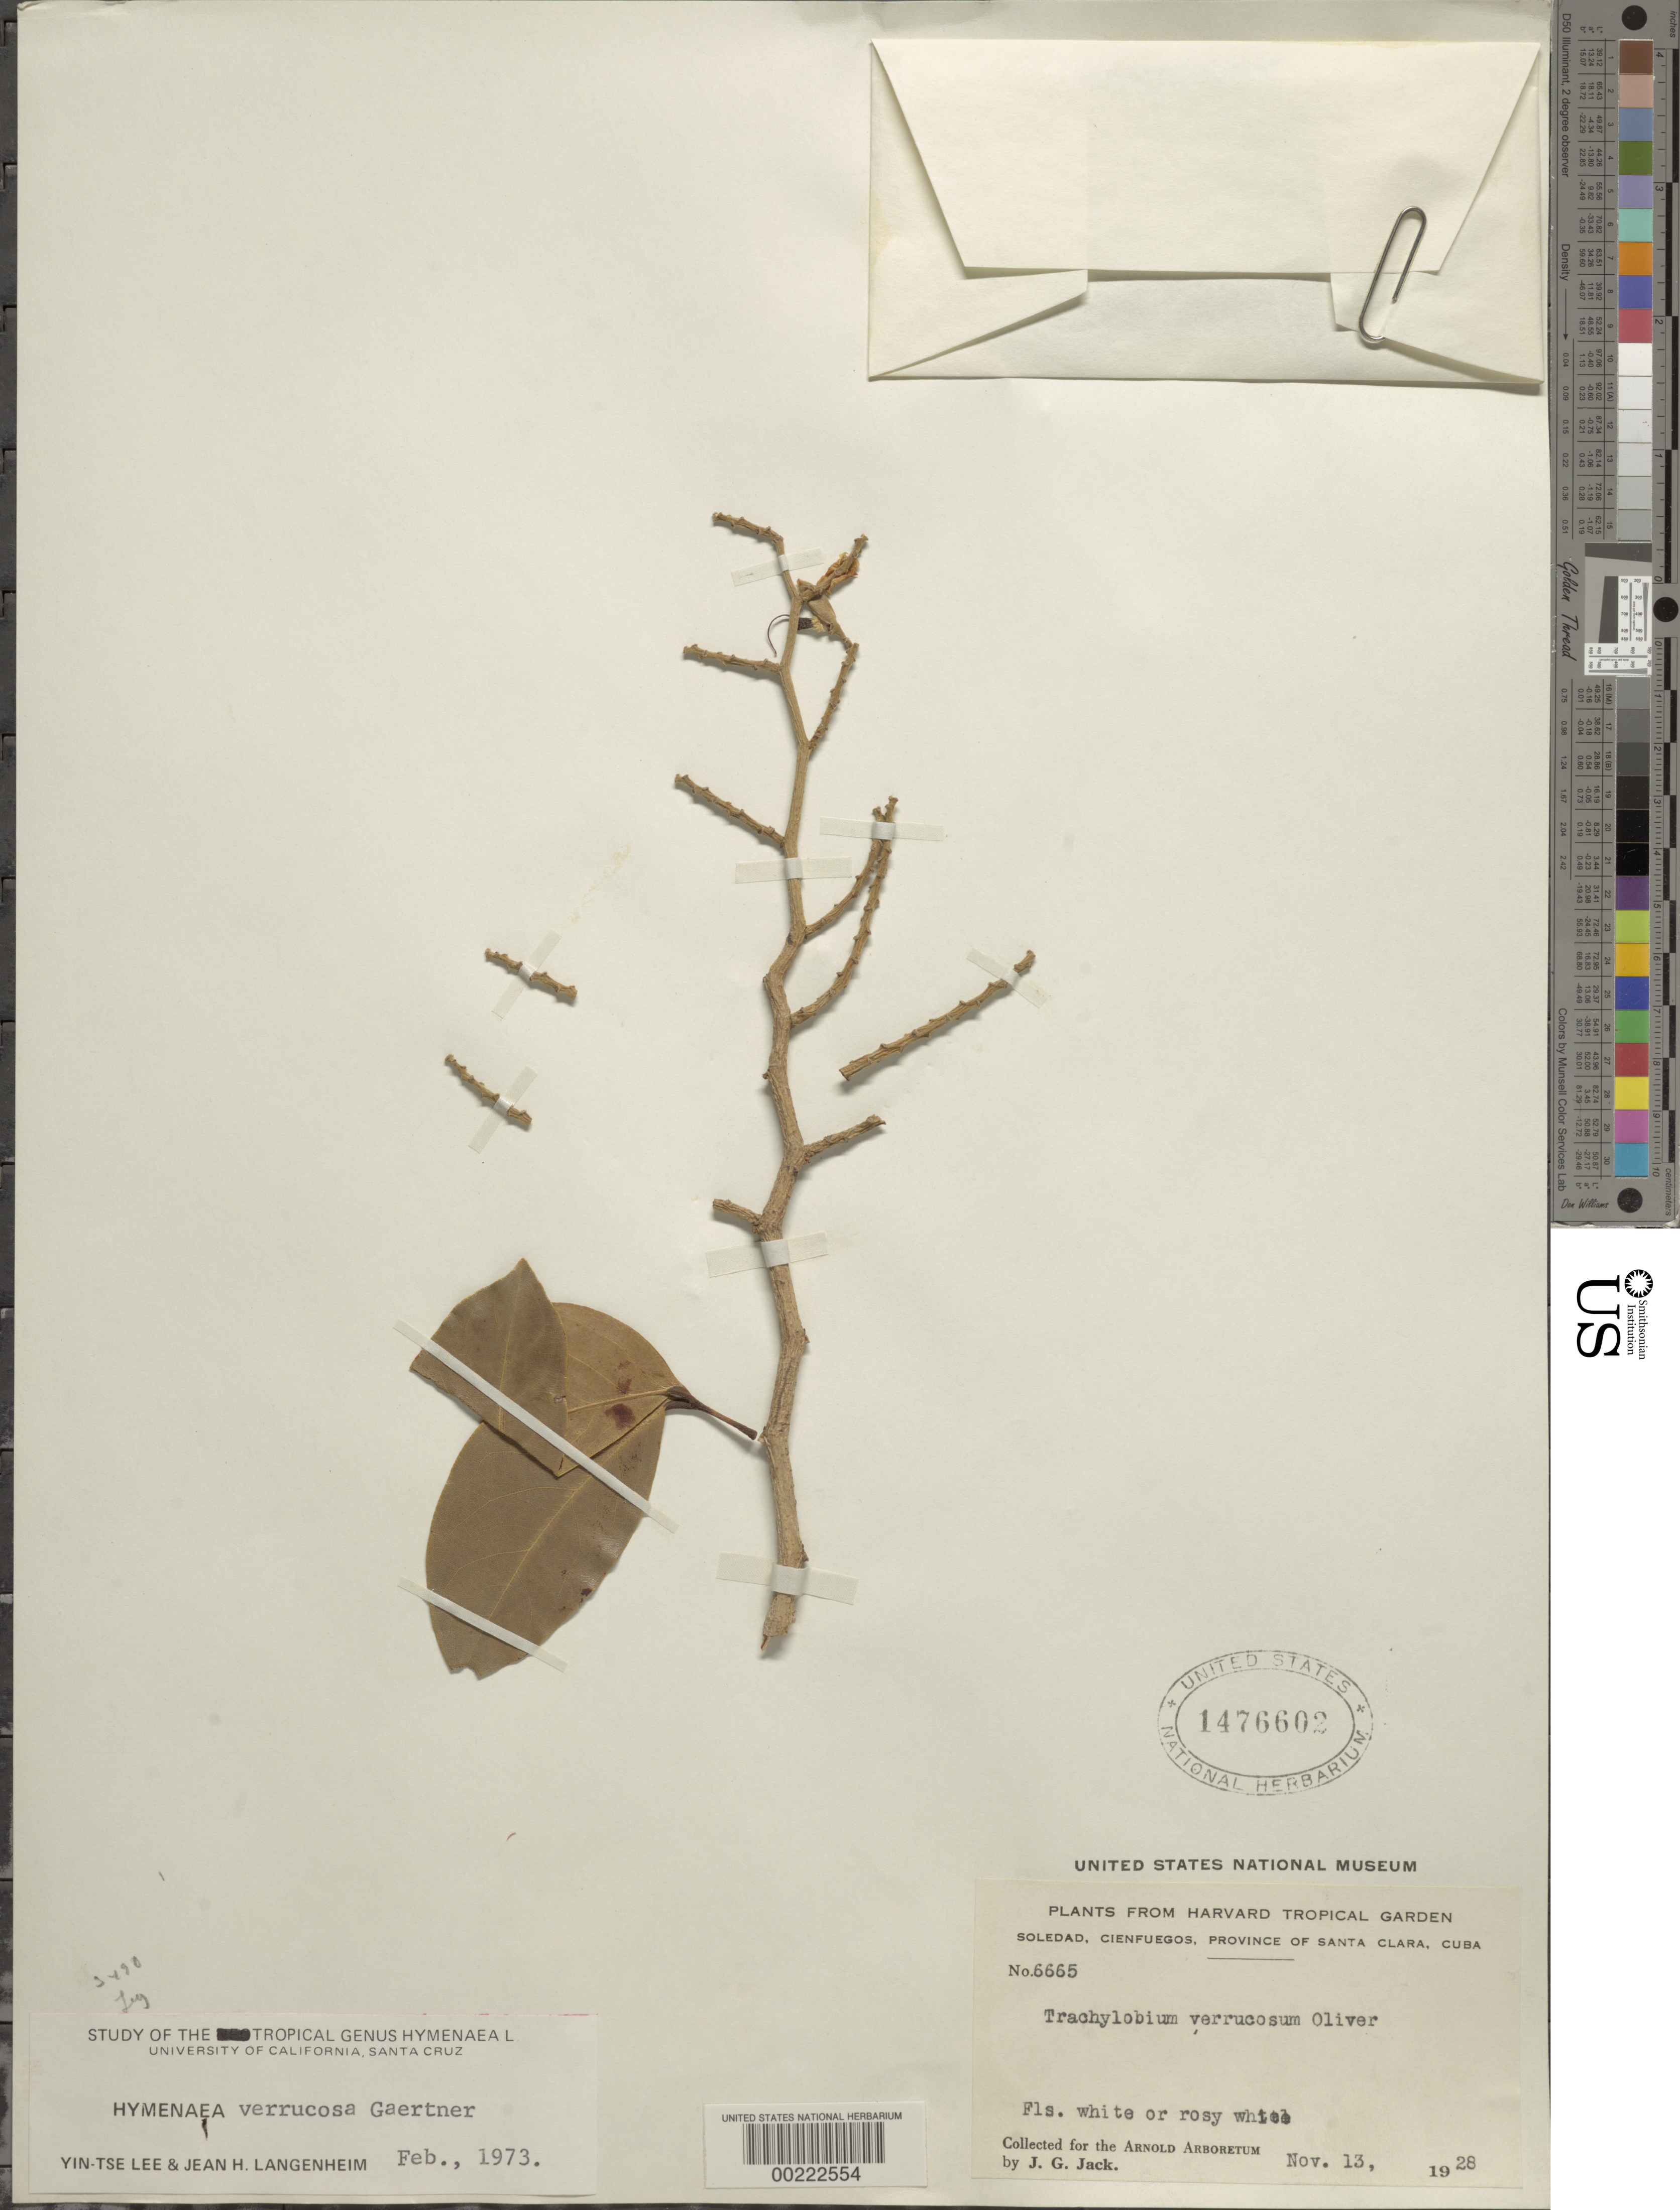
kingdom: Plantae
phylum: Tracheophyta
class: Magnoliopsida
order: Fabales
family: Fabaceae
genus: Hymenaea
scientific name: Hymenaea verrucosa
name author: Gaertn.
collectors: J. G. Jack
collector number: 6665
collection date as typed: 13 Nov 1928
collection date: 1928-11-13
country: Cuba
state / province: Las Villas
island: Greater Antilles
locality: Soledad, cienfuegos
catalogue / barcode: US 1476602